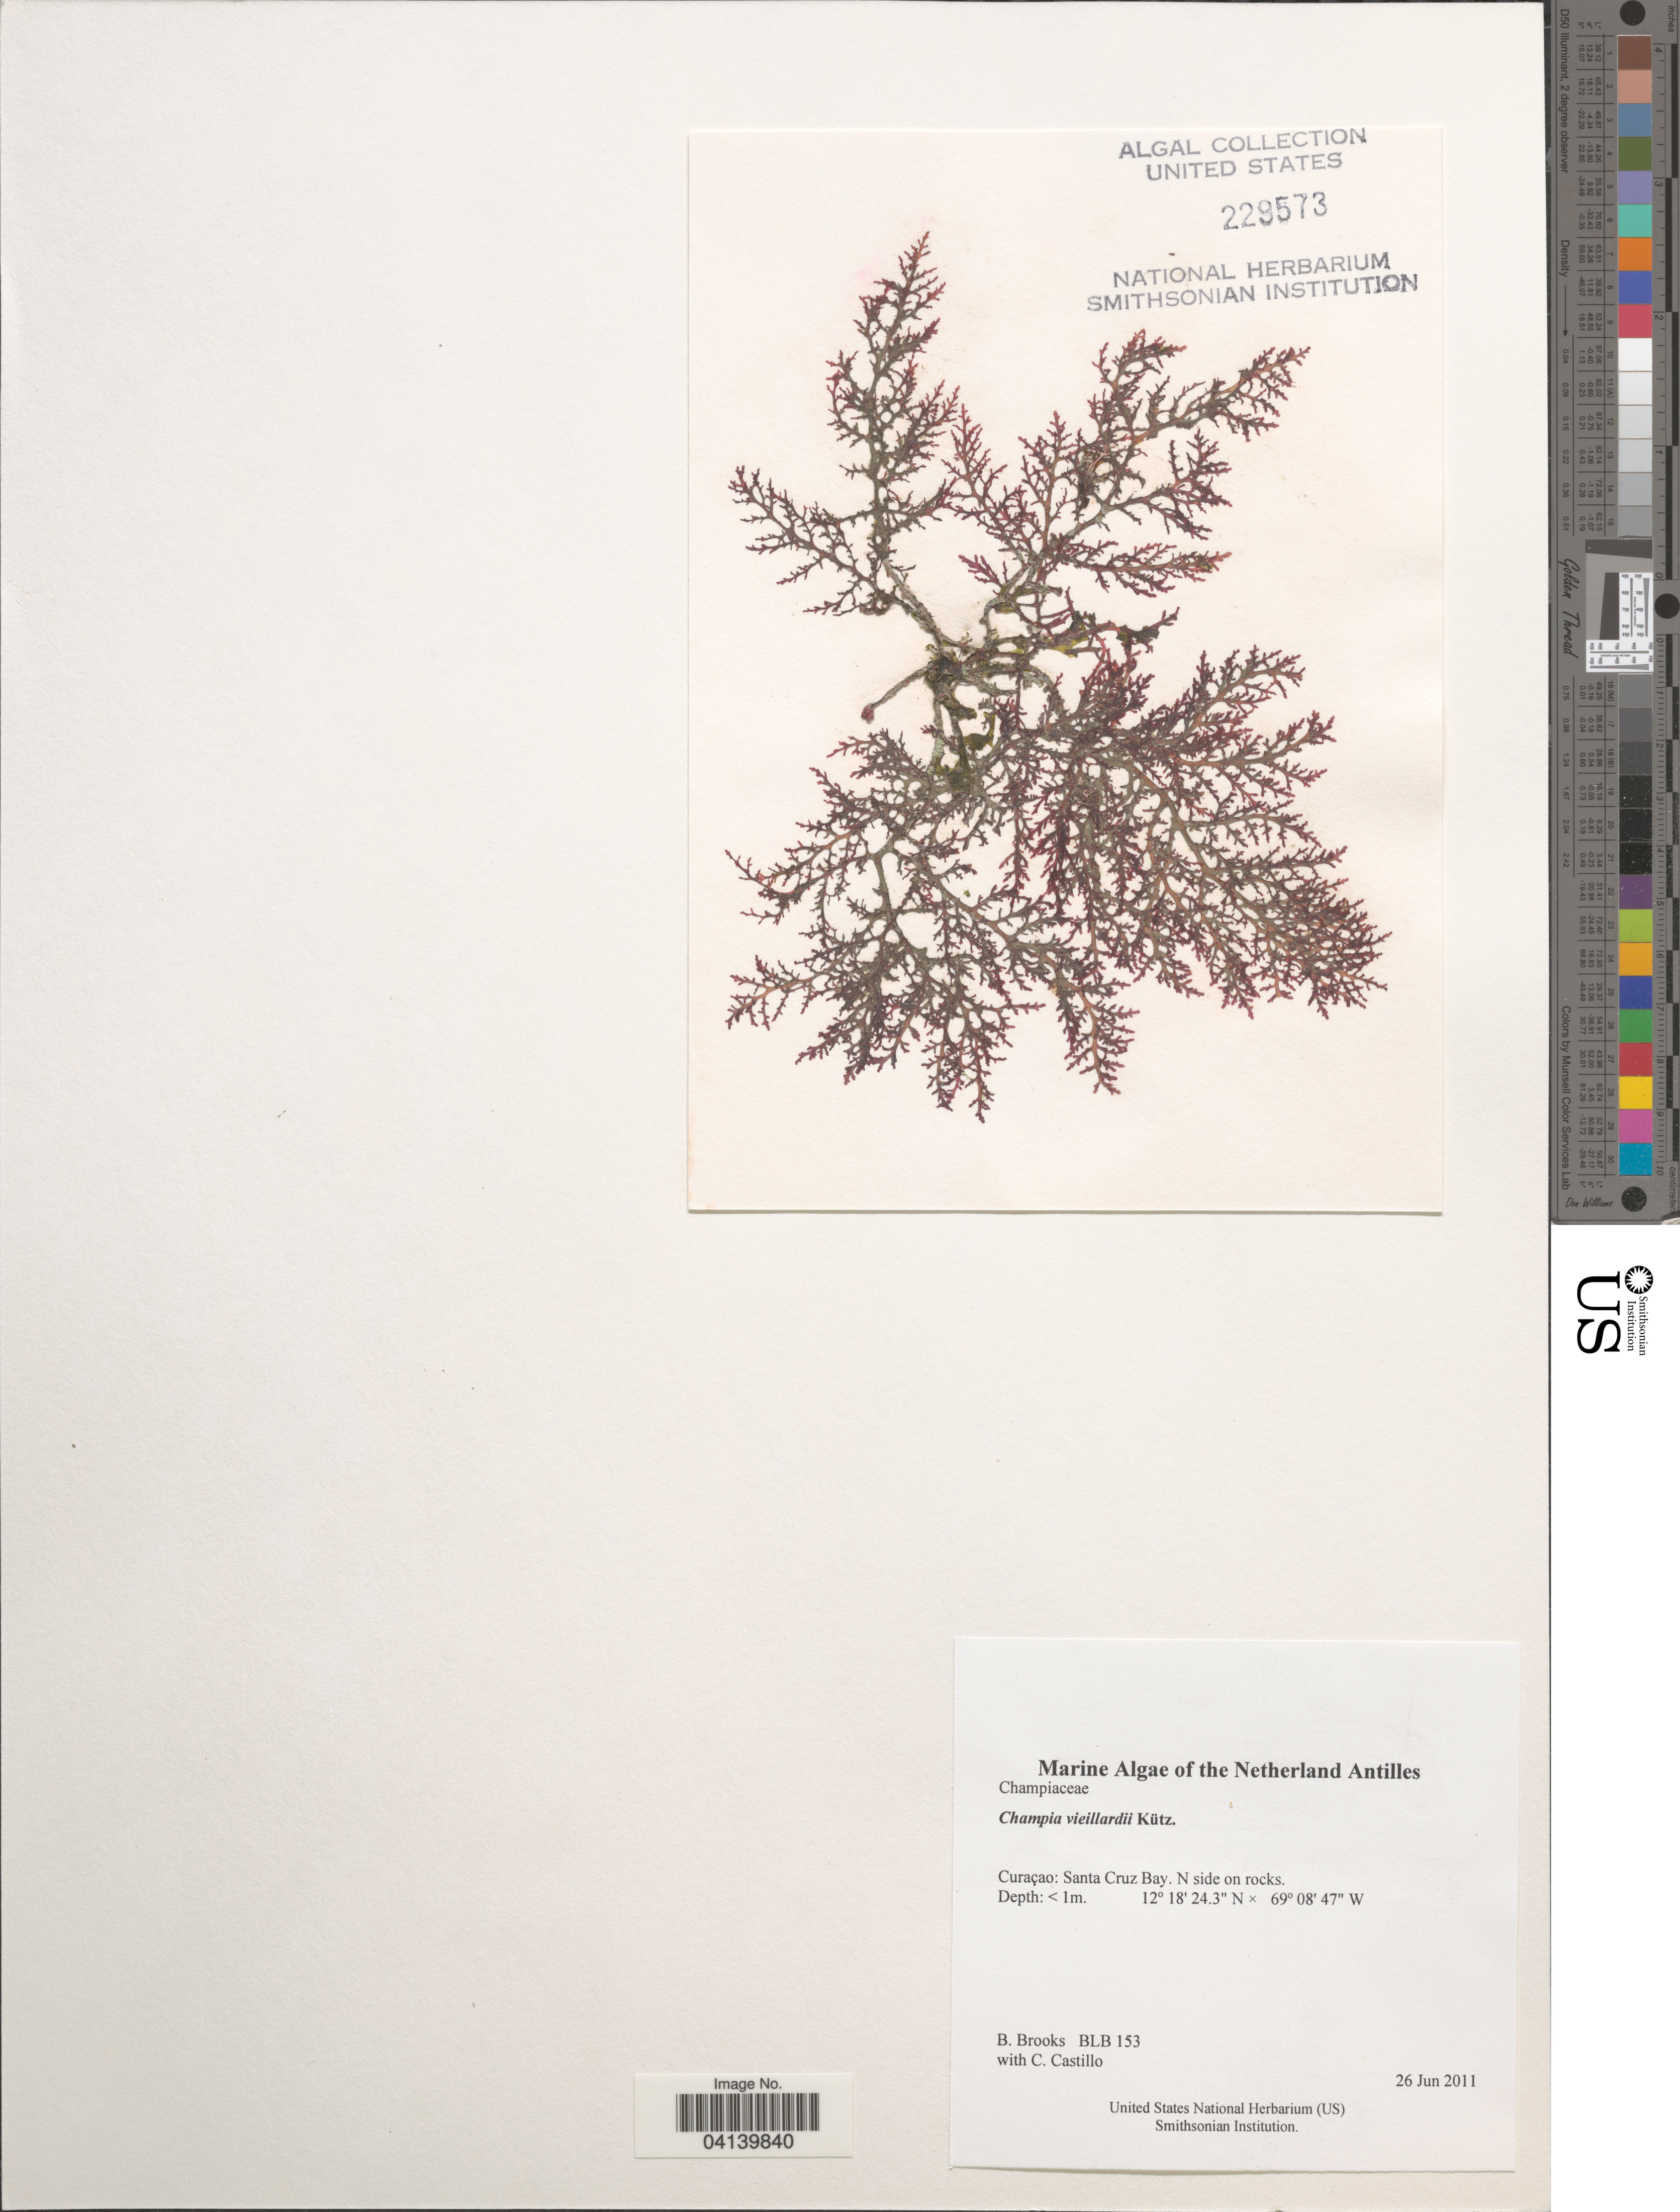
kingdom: Plantae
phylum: Rhodophyta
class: Florideophyceae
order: Rhodymeniales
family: Champiaceae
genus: Champia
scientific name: Champia vieillardii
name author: Kütz.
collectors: B. Brooks & C. Castillo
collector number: BLB 153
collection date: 2011-06-26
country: Curaçao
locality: The Netherland Antilles. Santa Cruz Bay. N side on rocks.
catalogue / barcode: US 229573